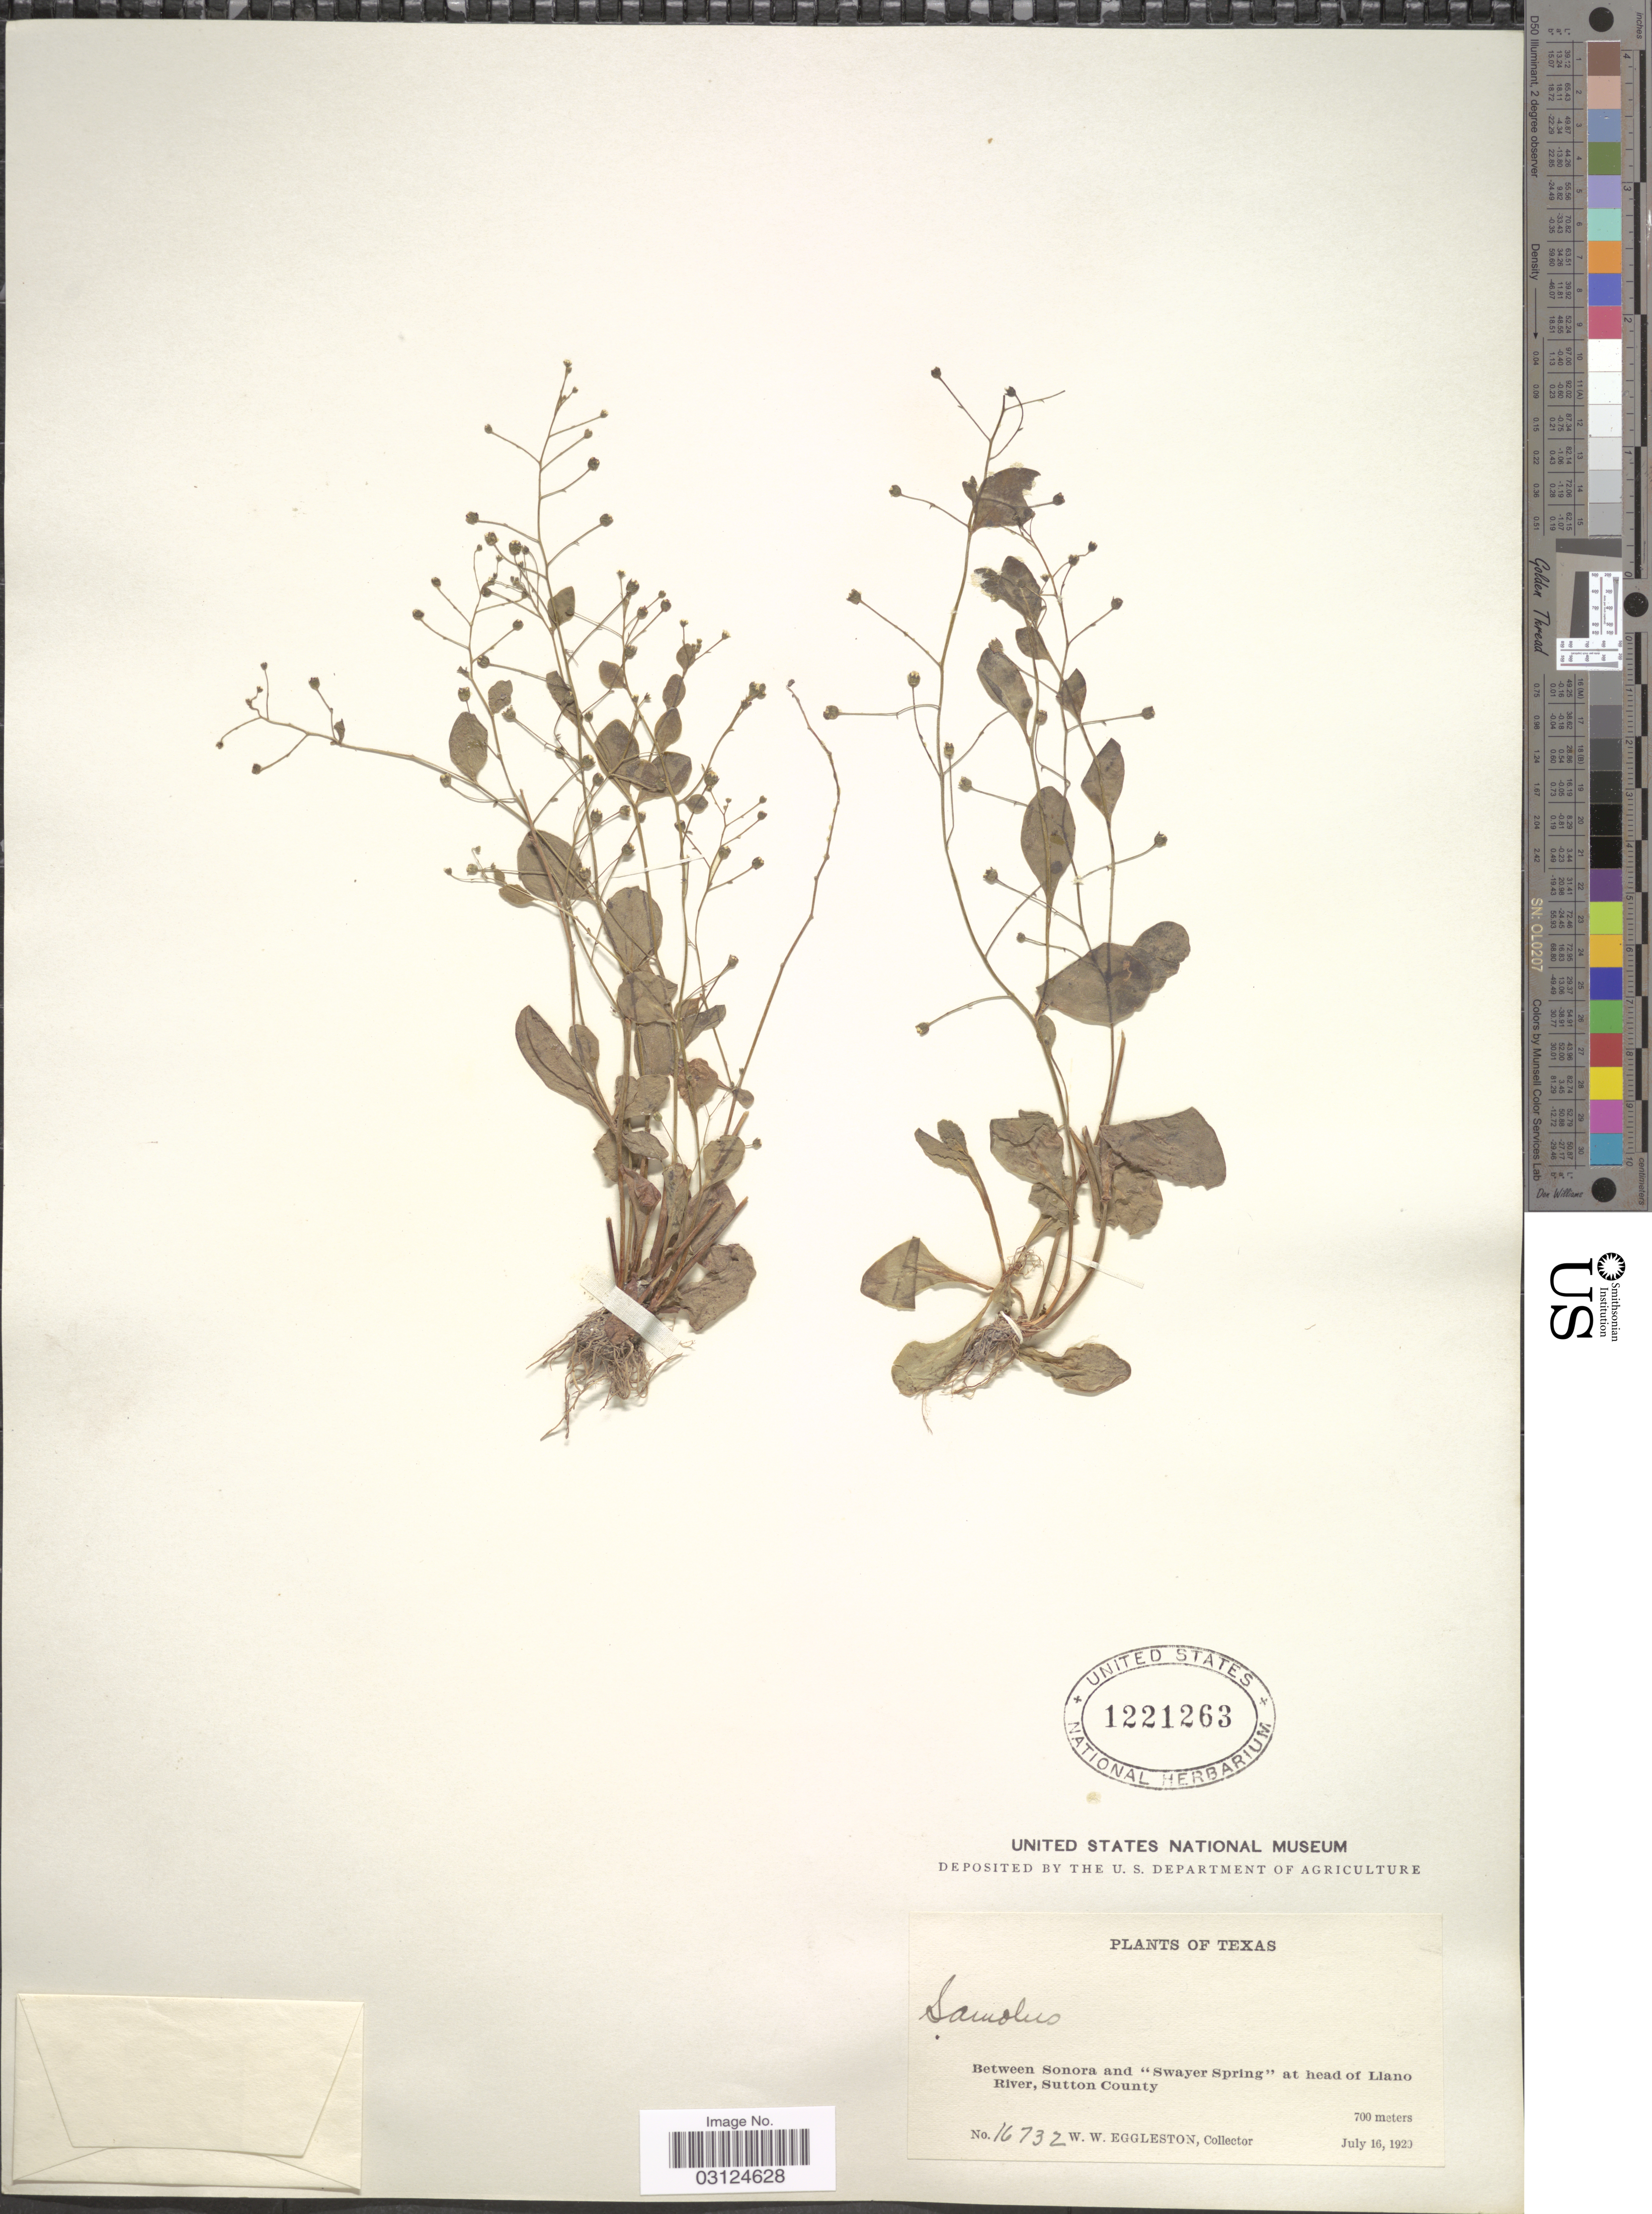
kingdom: Plantae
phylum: Tracheophyta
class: Magnoliopsida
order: Ericales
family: Primulaceae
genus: Samolus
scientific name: Samolus parviflorus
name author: Raf.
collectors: W. W. Eggleston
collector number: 16732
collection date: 1929-07-16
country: United States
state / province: Texas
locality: Between Sonora and "Swayer Spring" at head of Llano River, Sutton County.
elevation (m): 700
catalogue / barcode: US 1221263